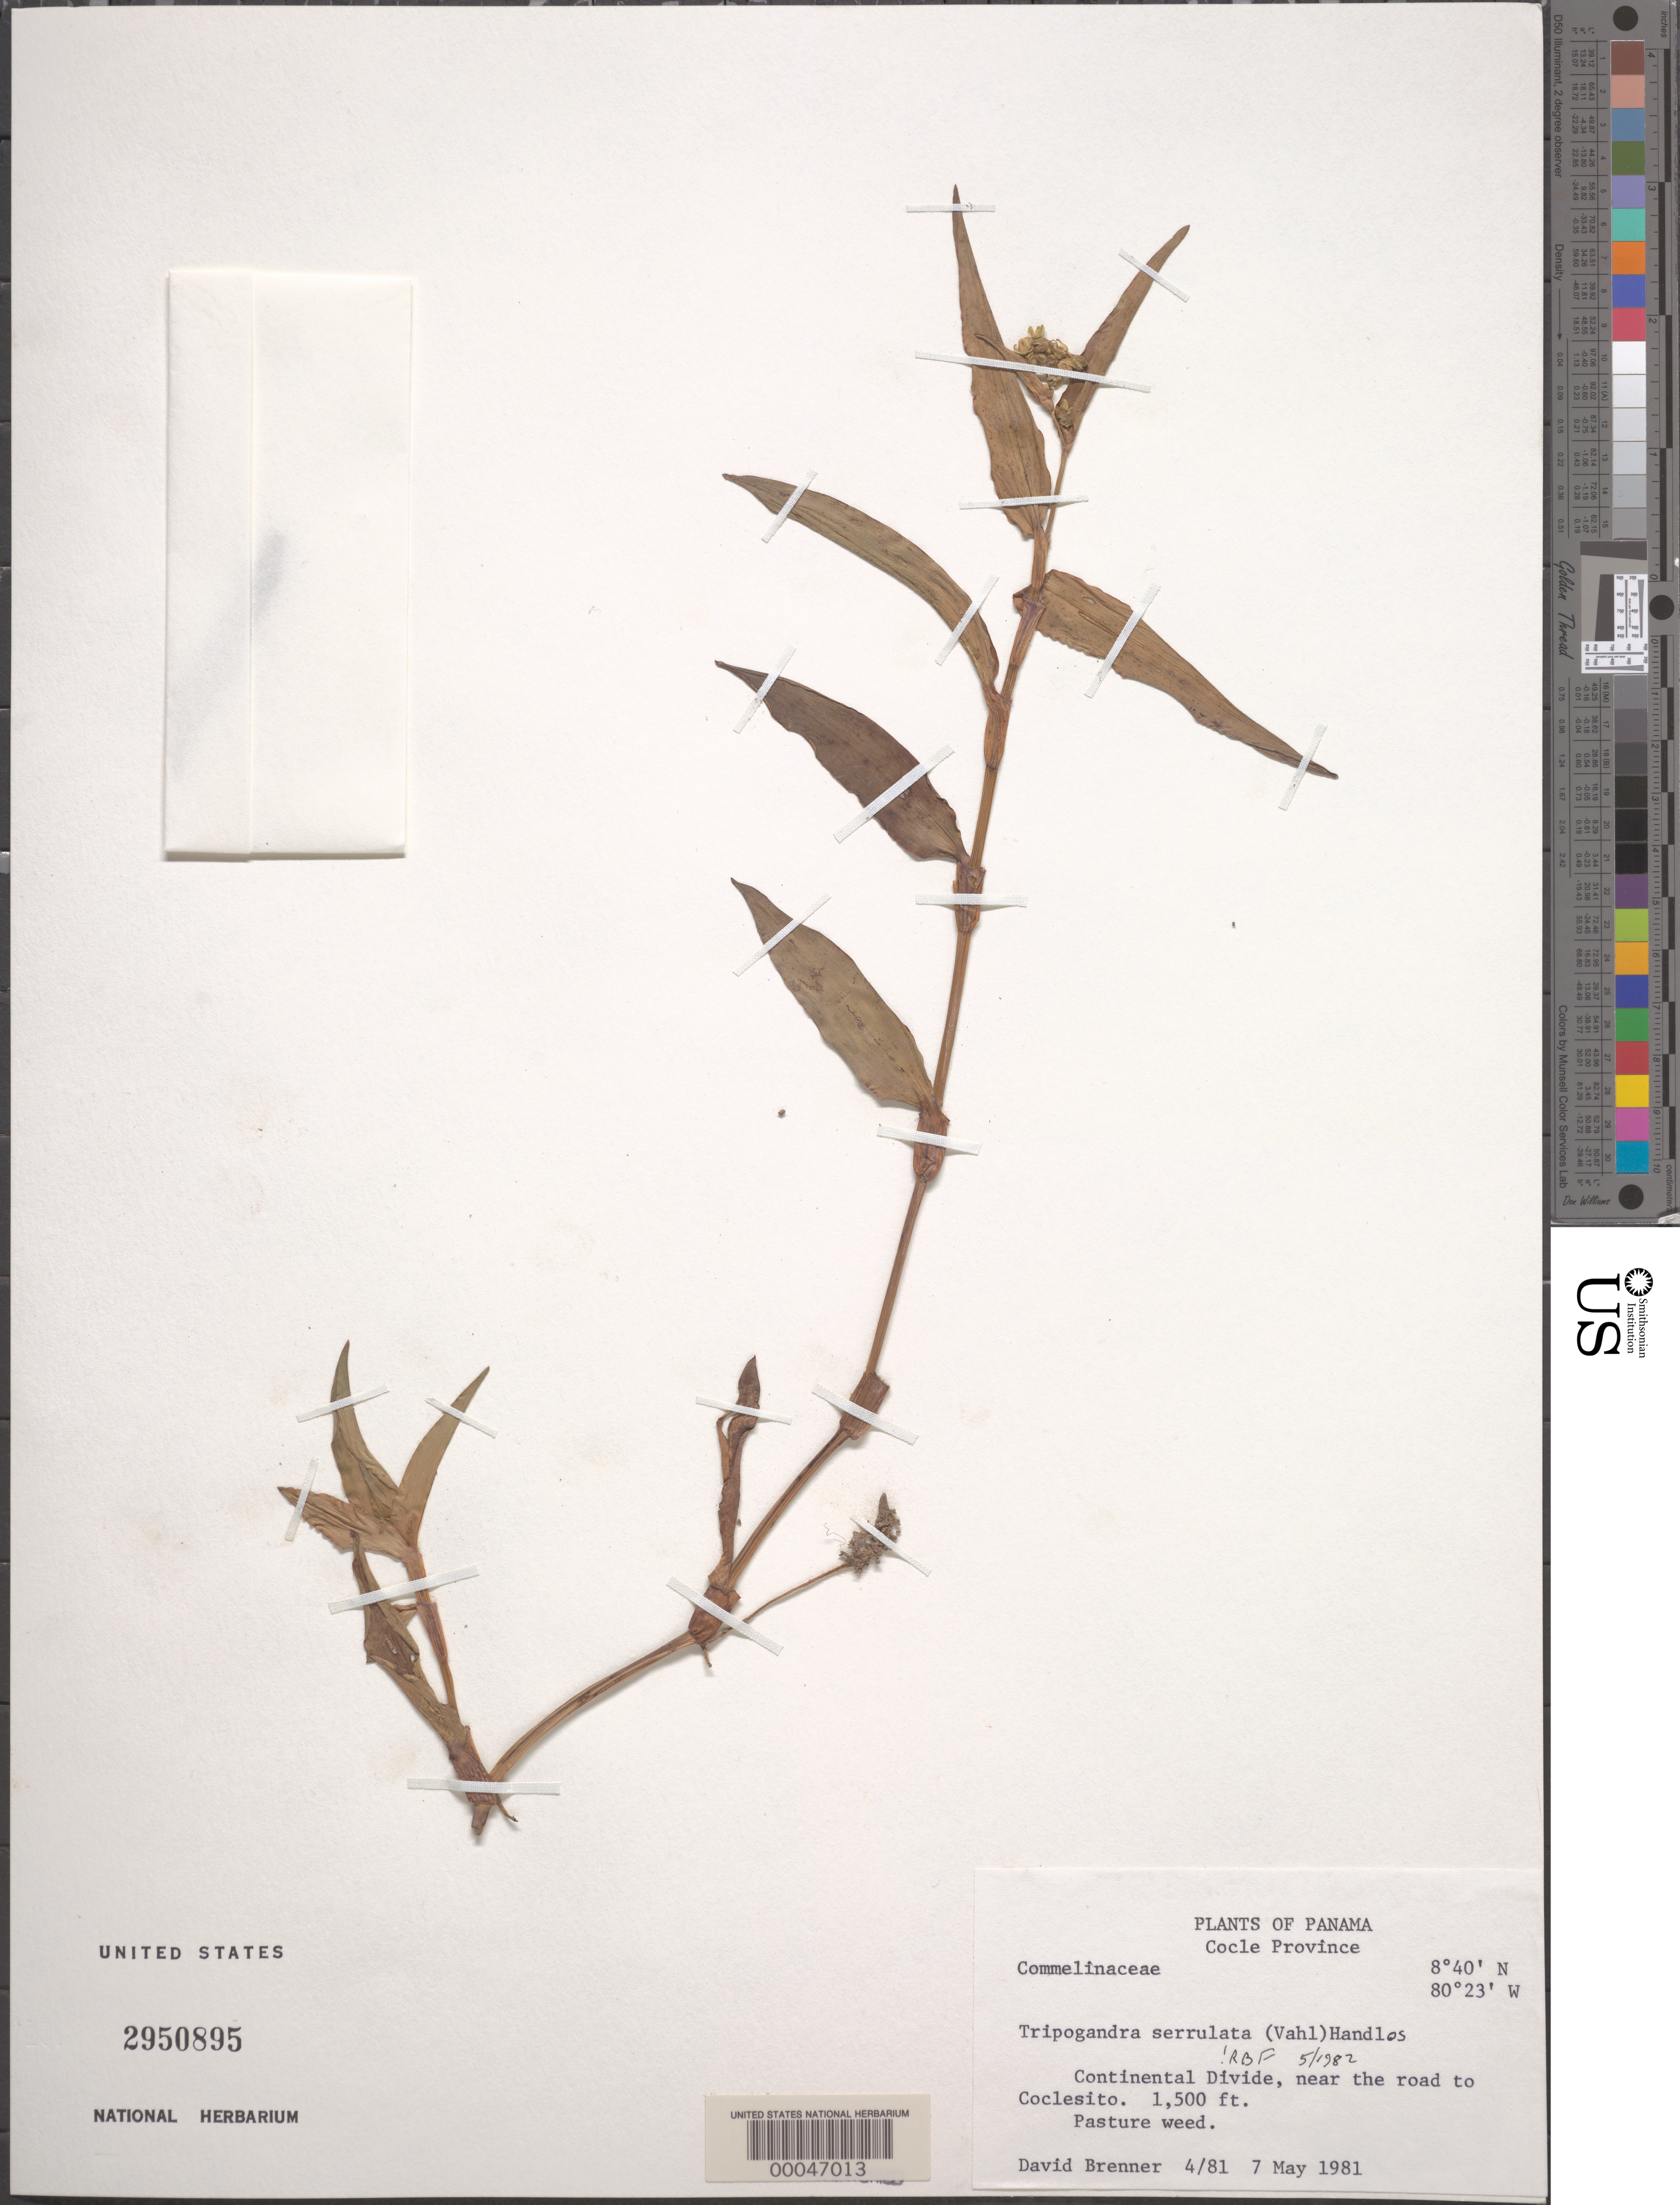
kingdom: Plantae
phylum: Tracheophyta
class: Liliopsida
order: Commelinales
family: Commelinaceae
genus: Tripogandra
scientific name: Tripogandra serrulata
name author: (Vahl) Handlos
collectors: D. Brenner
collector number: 4/81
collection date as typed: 07 May 1981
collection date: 1981-05-07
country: Panama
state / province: Coclé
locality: Continental Divide, near road to Coclesito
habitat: Pasture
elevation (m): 458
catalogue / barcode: US 2950895